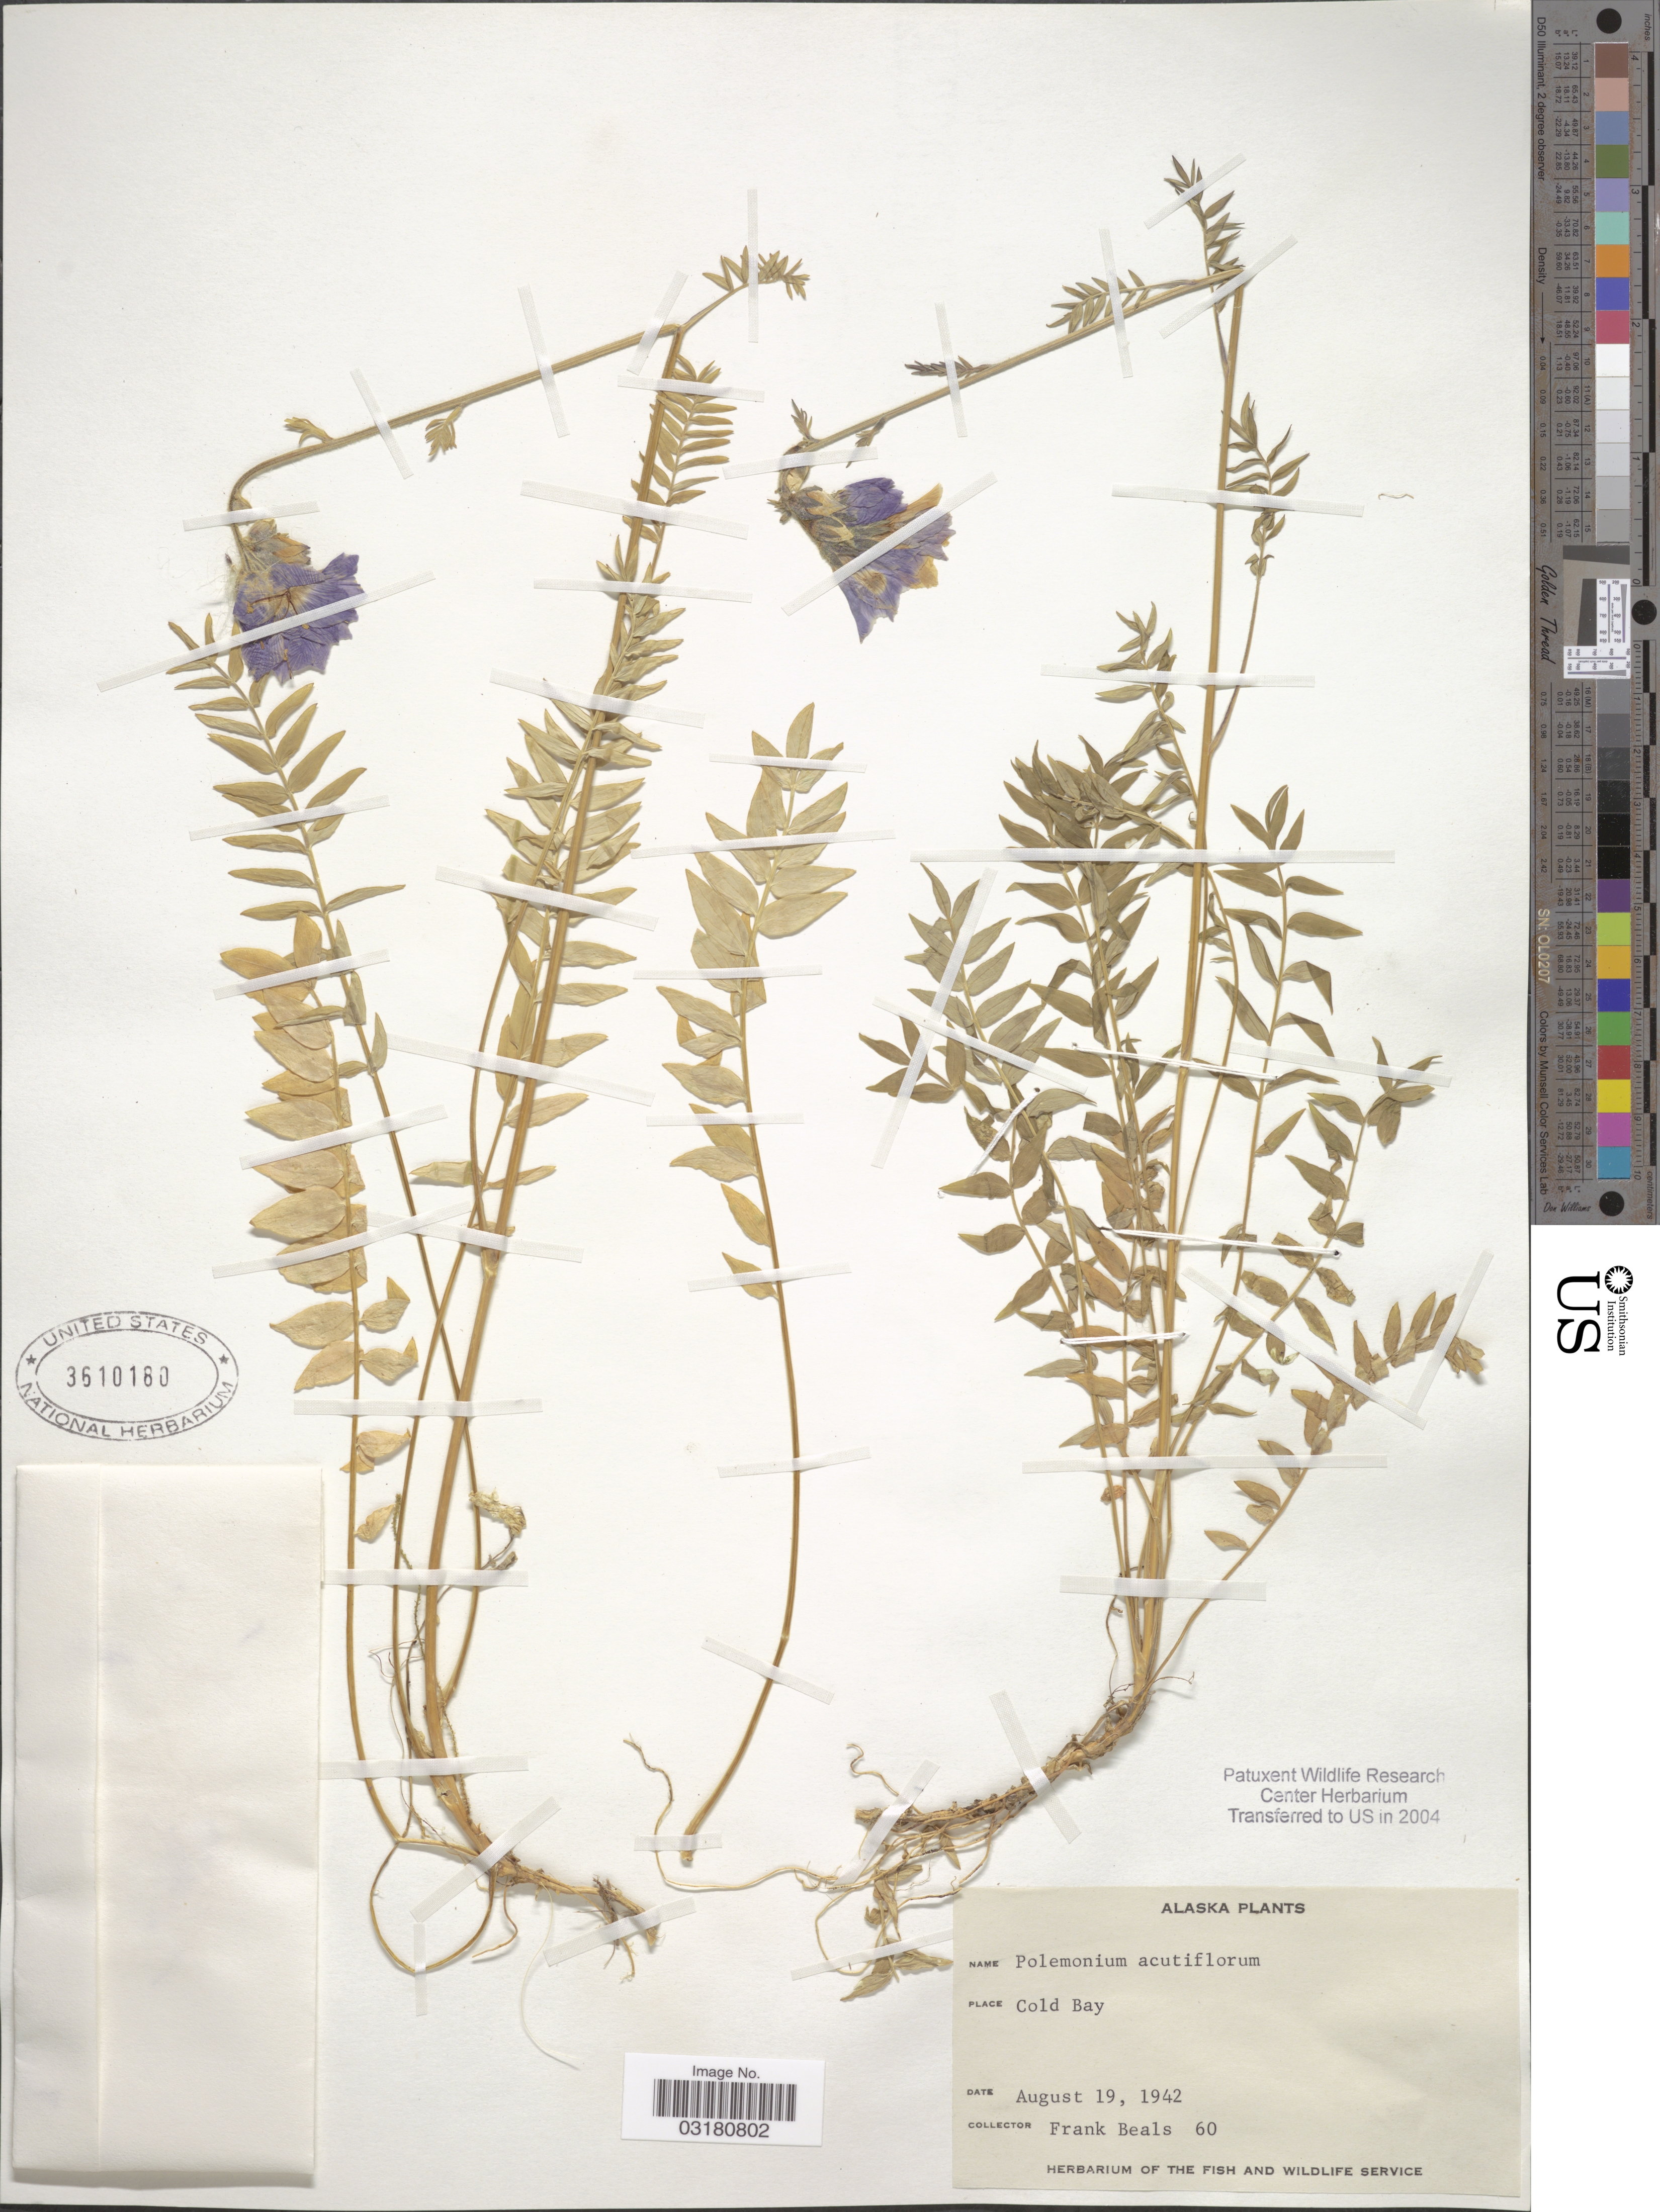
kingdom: Plantae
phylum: Tracheophyta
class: Magnoliopsida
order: Ericales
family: Polemoniaceae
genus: Polemonium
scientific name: Polemonium acutiflorum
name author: Willd. ex Roem. & Schult.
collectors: F. Beals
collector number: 60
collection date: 1942-08-19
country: United States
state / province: Alaska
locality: Cold Bay.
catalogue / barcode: US 3610180